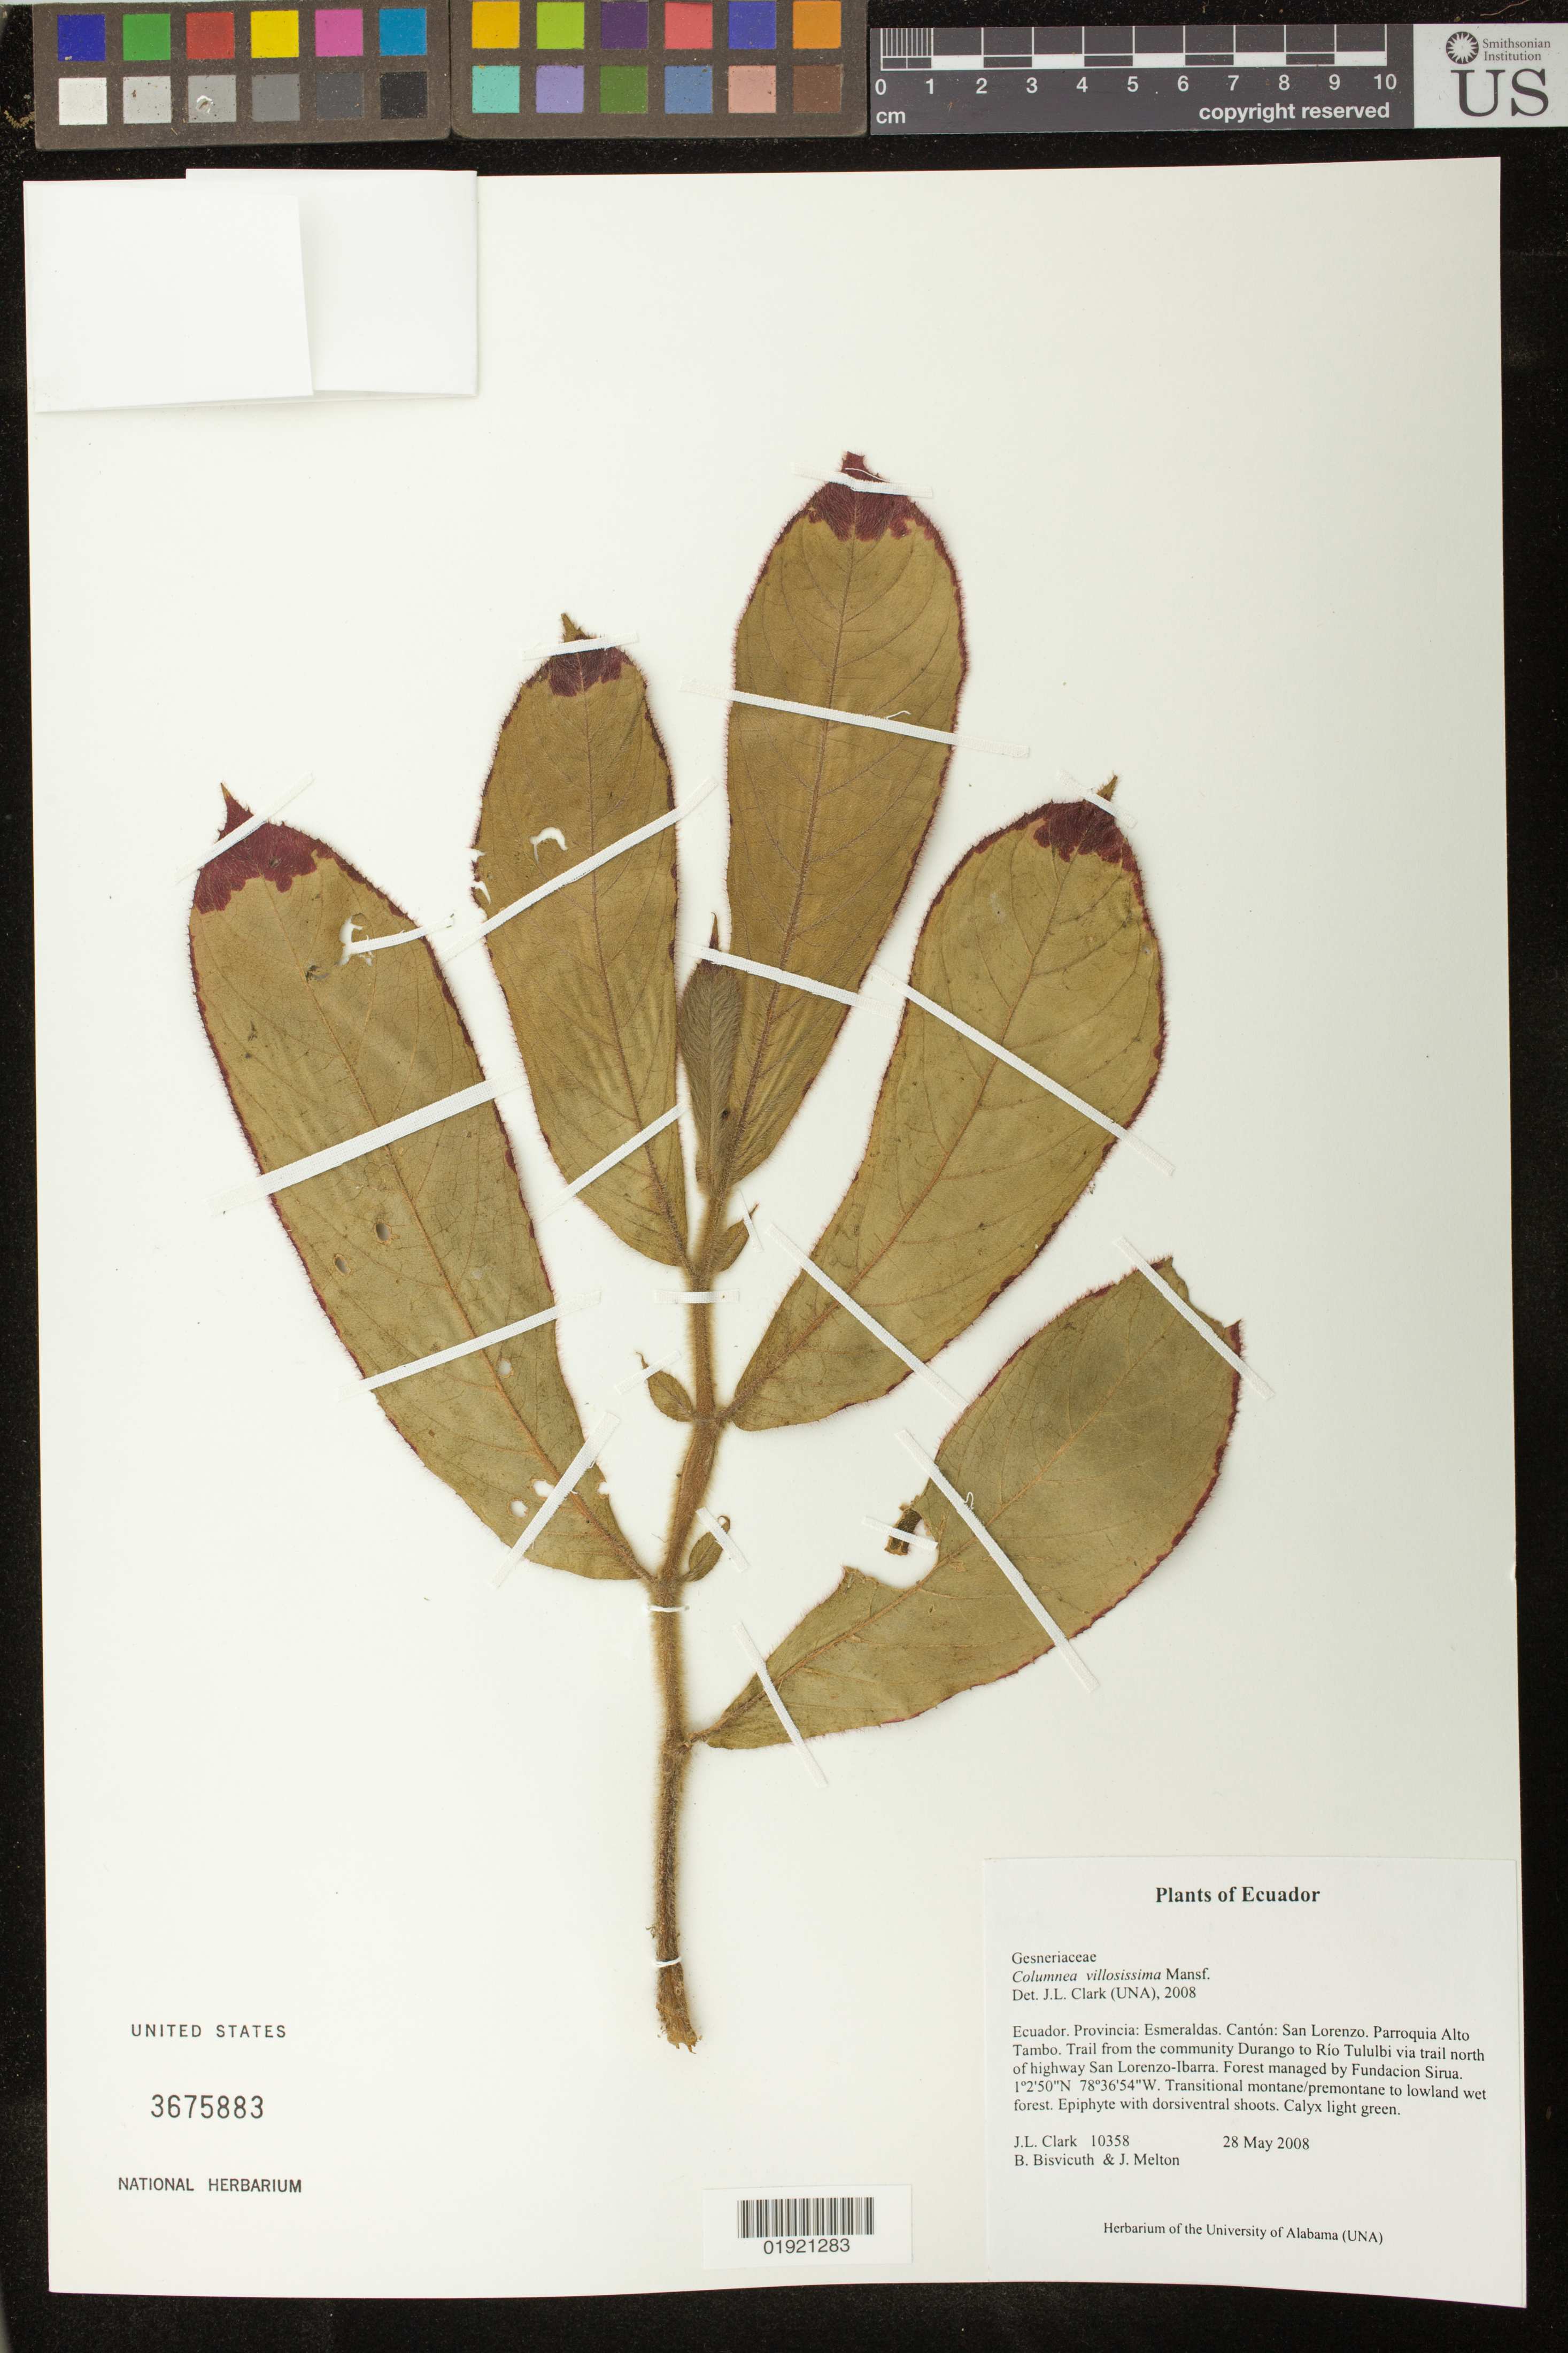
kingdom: Plantae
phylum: Tracheophyta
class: Magnoliopsida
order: Lamiales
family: Gesneriaceae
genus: Columnea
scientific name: Columnea villosissima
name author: Mansf.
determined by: Clark, J. L.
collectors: J. L. Clark, B. Bisvicuth & J. Melton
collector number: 10358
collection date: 2008-05-28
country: Ecuador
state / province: Esmeraldas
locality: Canton: San Lorenzo. Parroquia Alto Tambo. Trail from the community Durango to Rio Tululbi via trail north of highway San Lorenzo-Ibarra. Forest managed by Fundacion Sirua.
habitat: Transitional montane/premontane to lowland wet forest.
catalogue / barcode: US 3675883